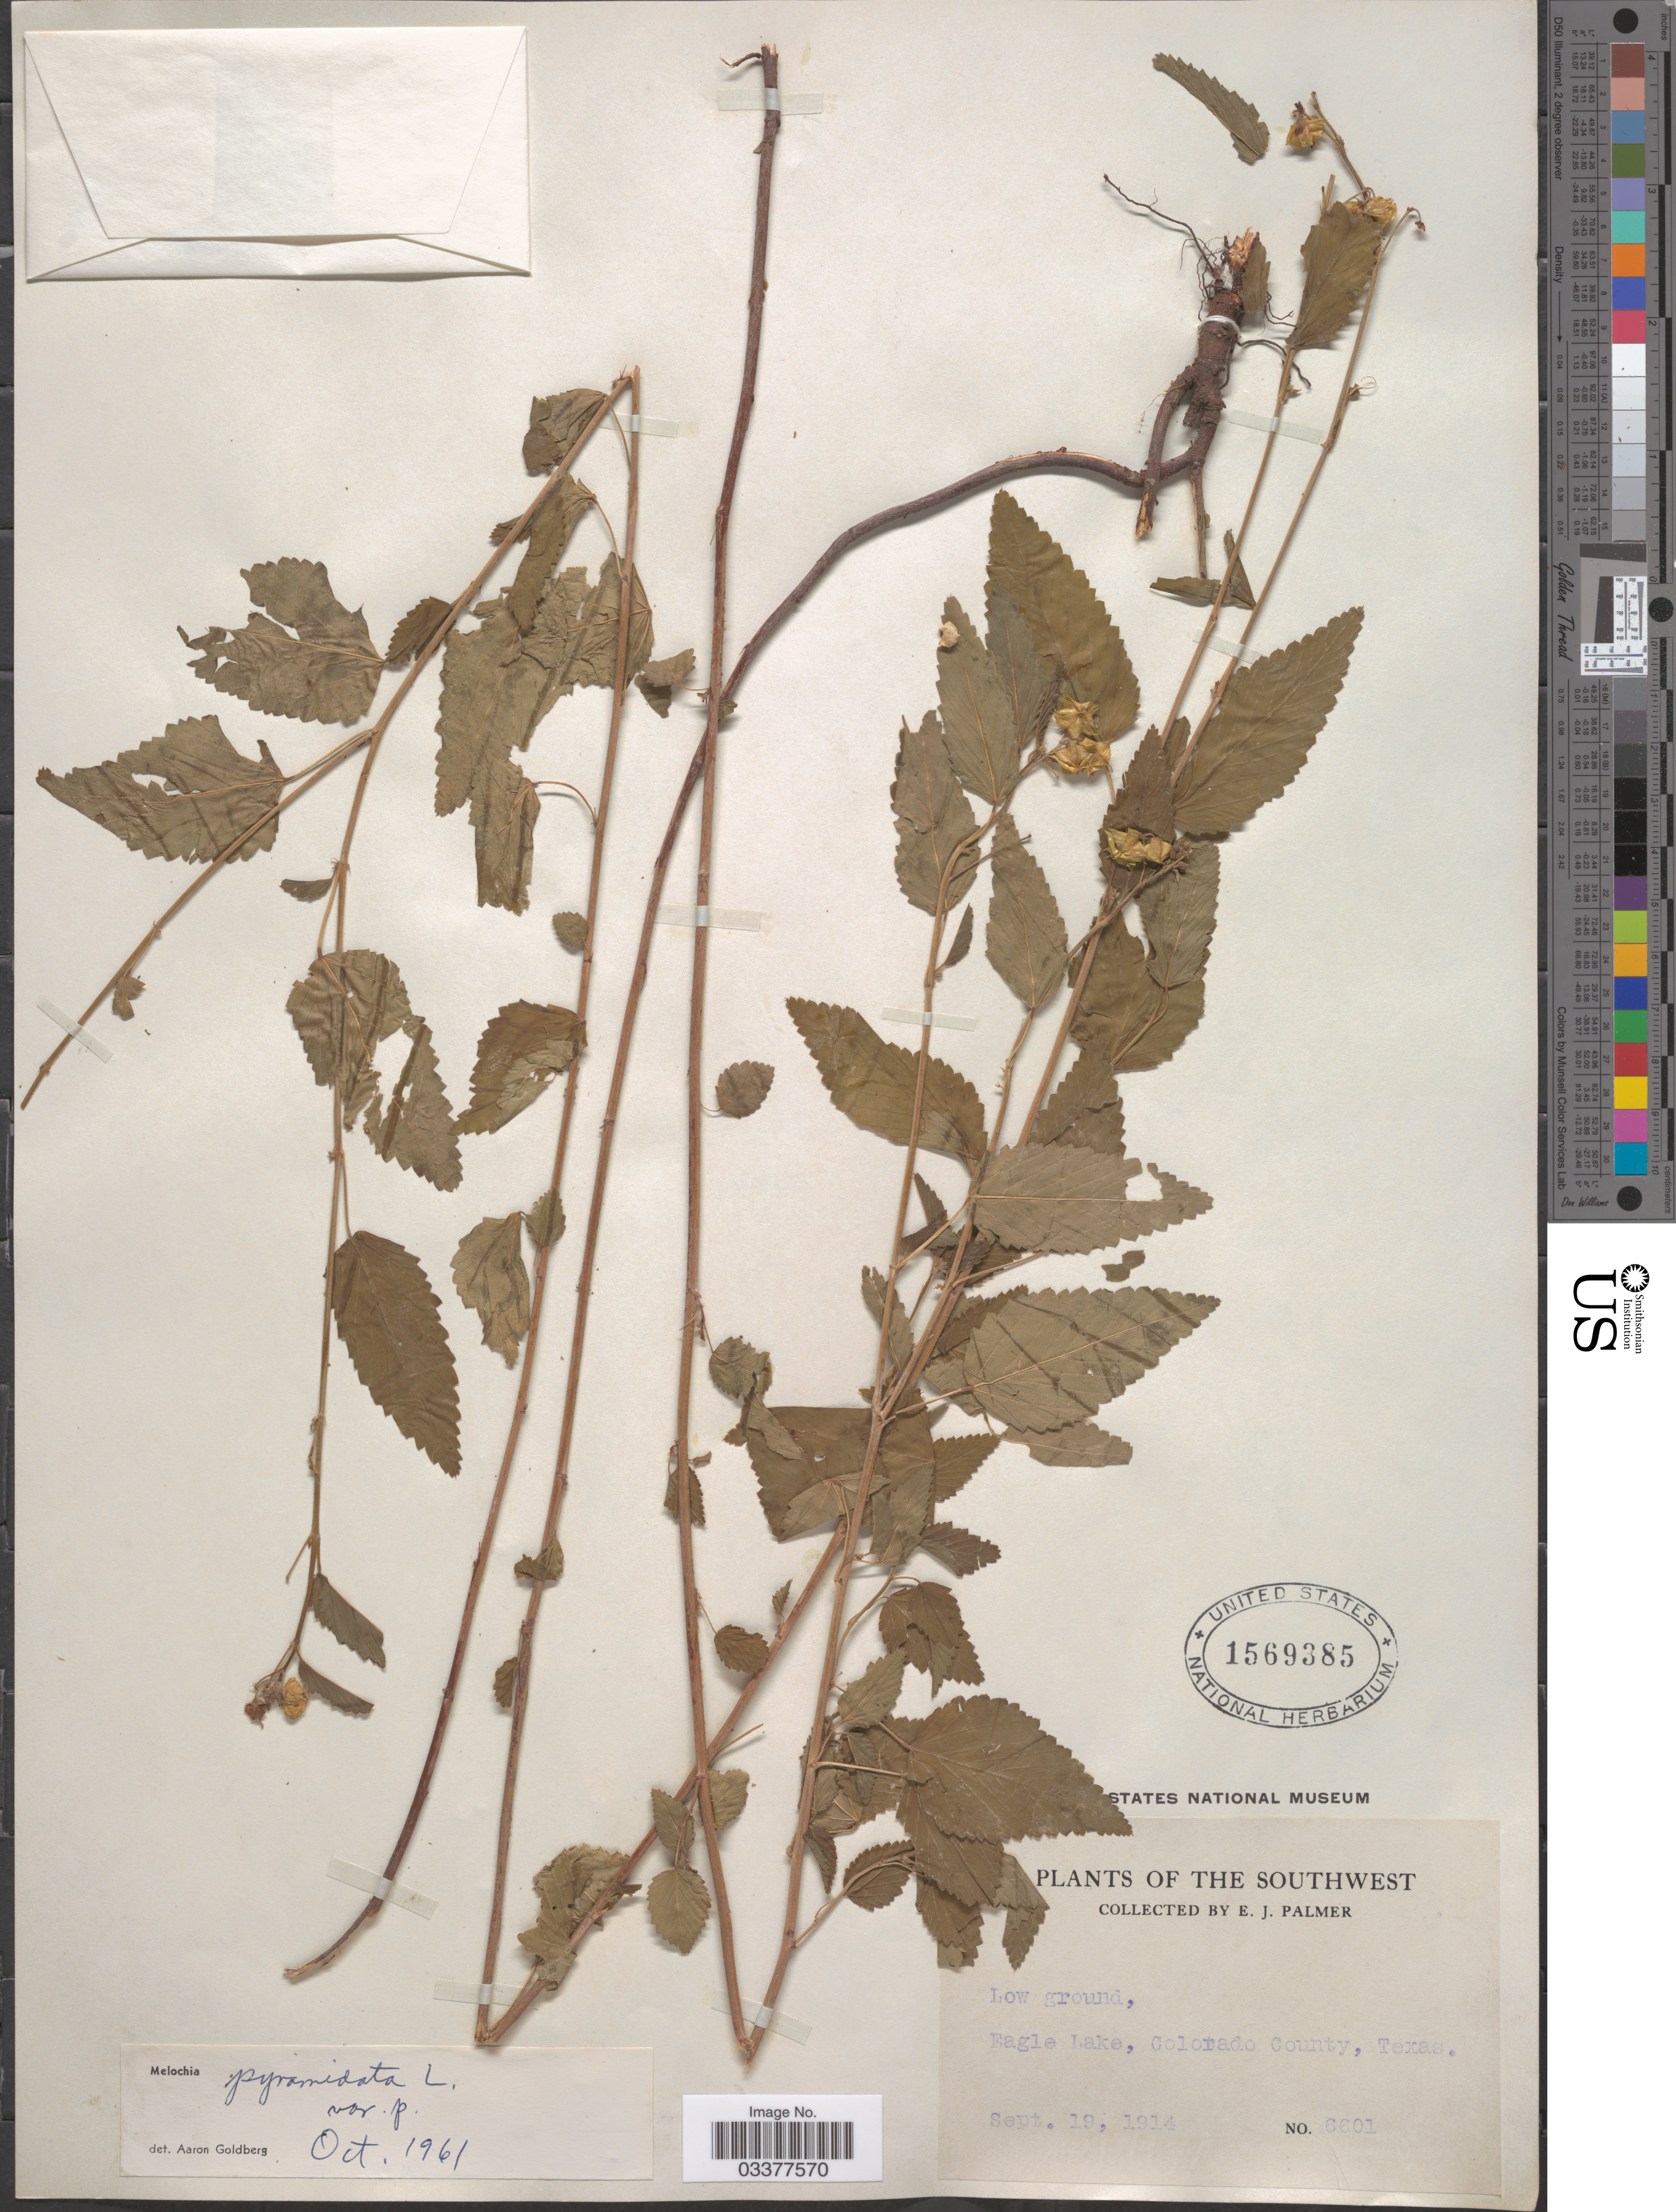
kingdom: Plantae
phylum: Tracheophyta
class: Magnoliopsida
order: Malvales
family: Malvaceae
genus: Melochia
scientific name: Melochia pyramidata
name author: L.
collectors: E. J. Palmer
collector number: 6601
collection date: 1914-09-19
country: United States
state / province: Texas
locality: The Southwest. Eagle Lake, Colorado County.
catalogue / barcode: US 1569385